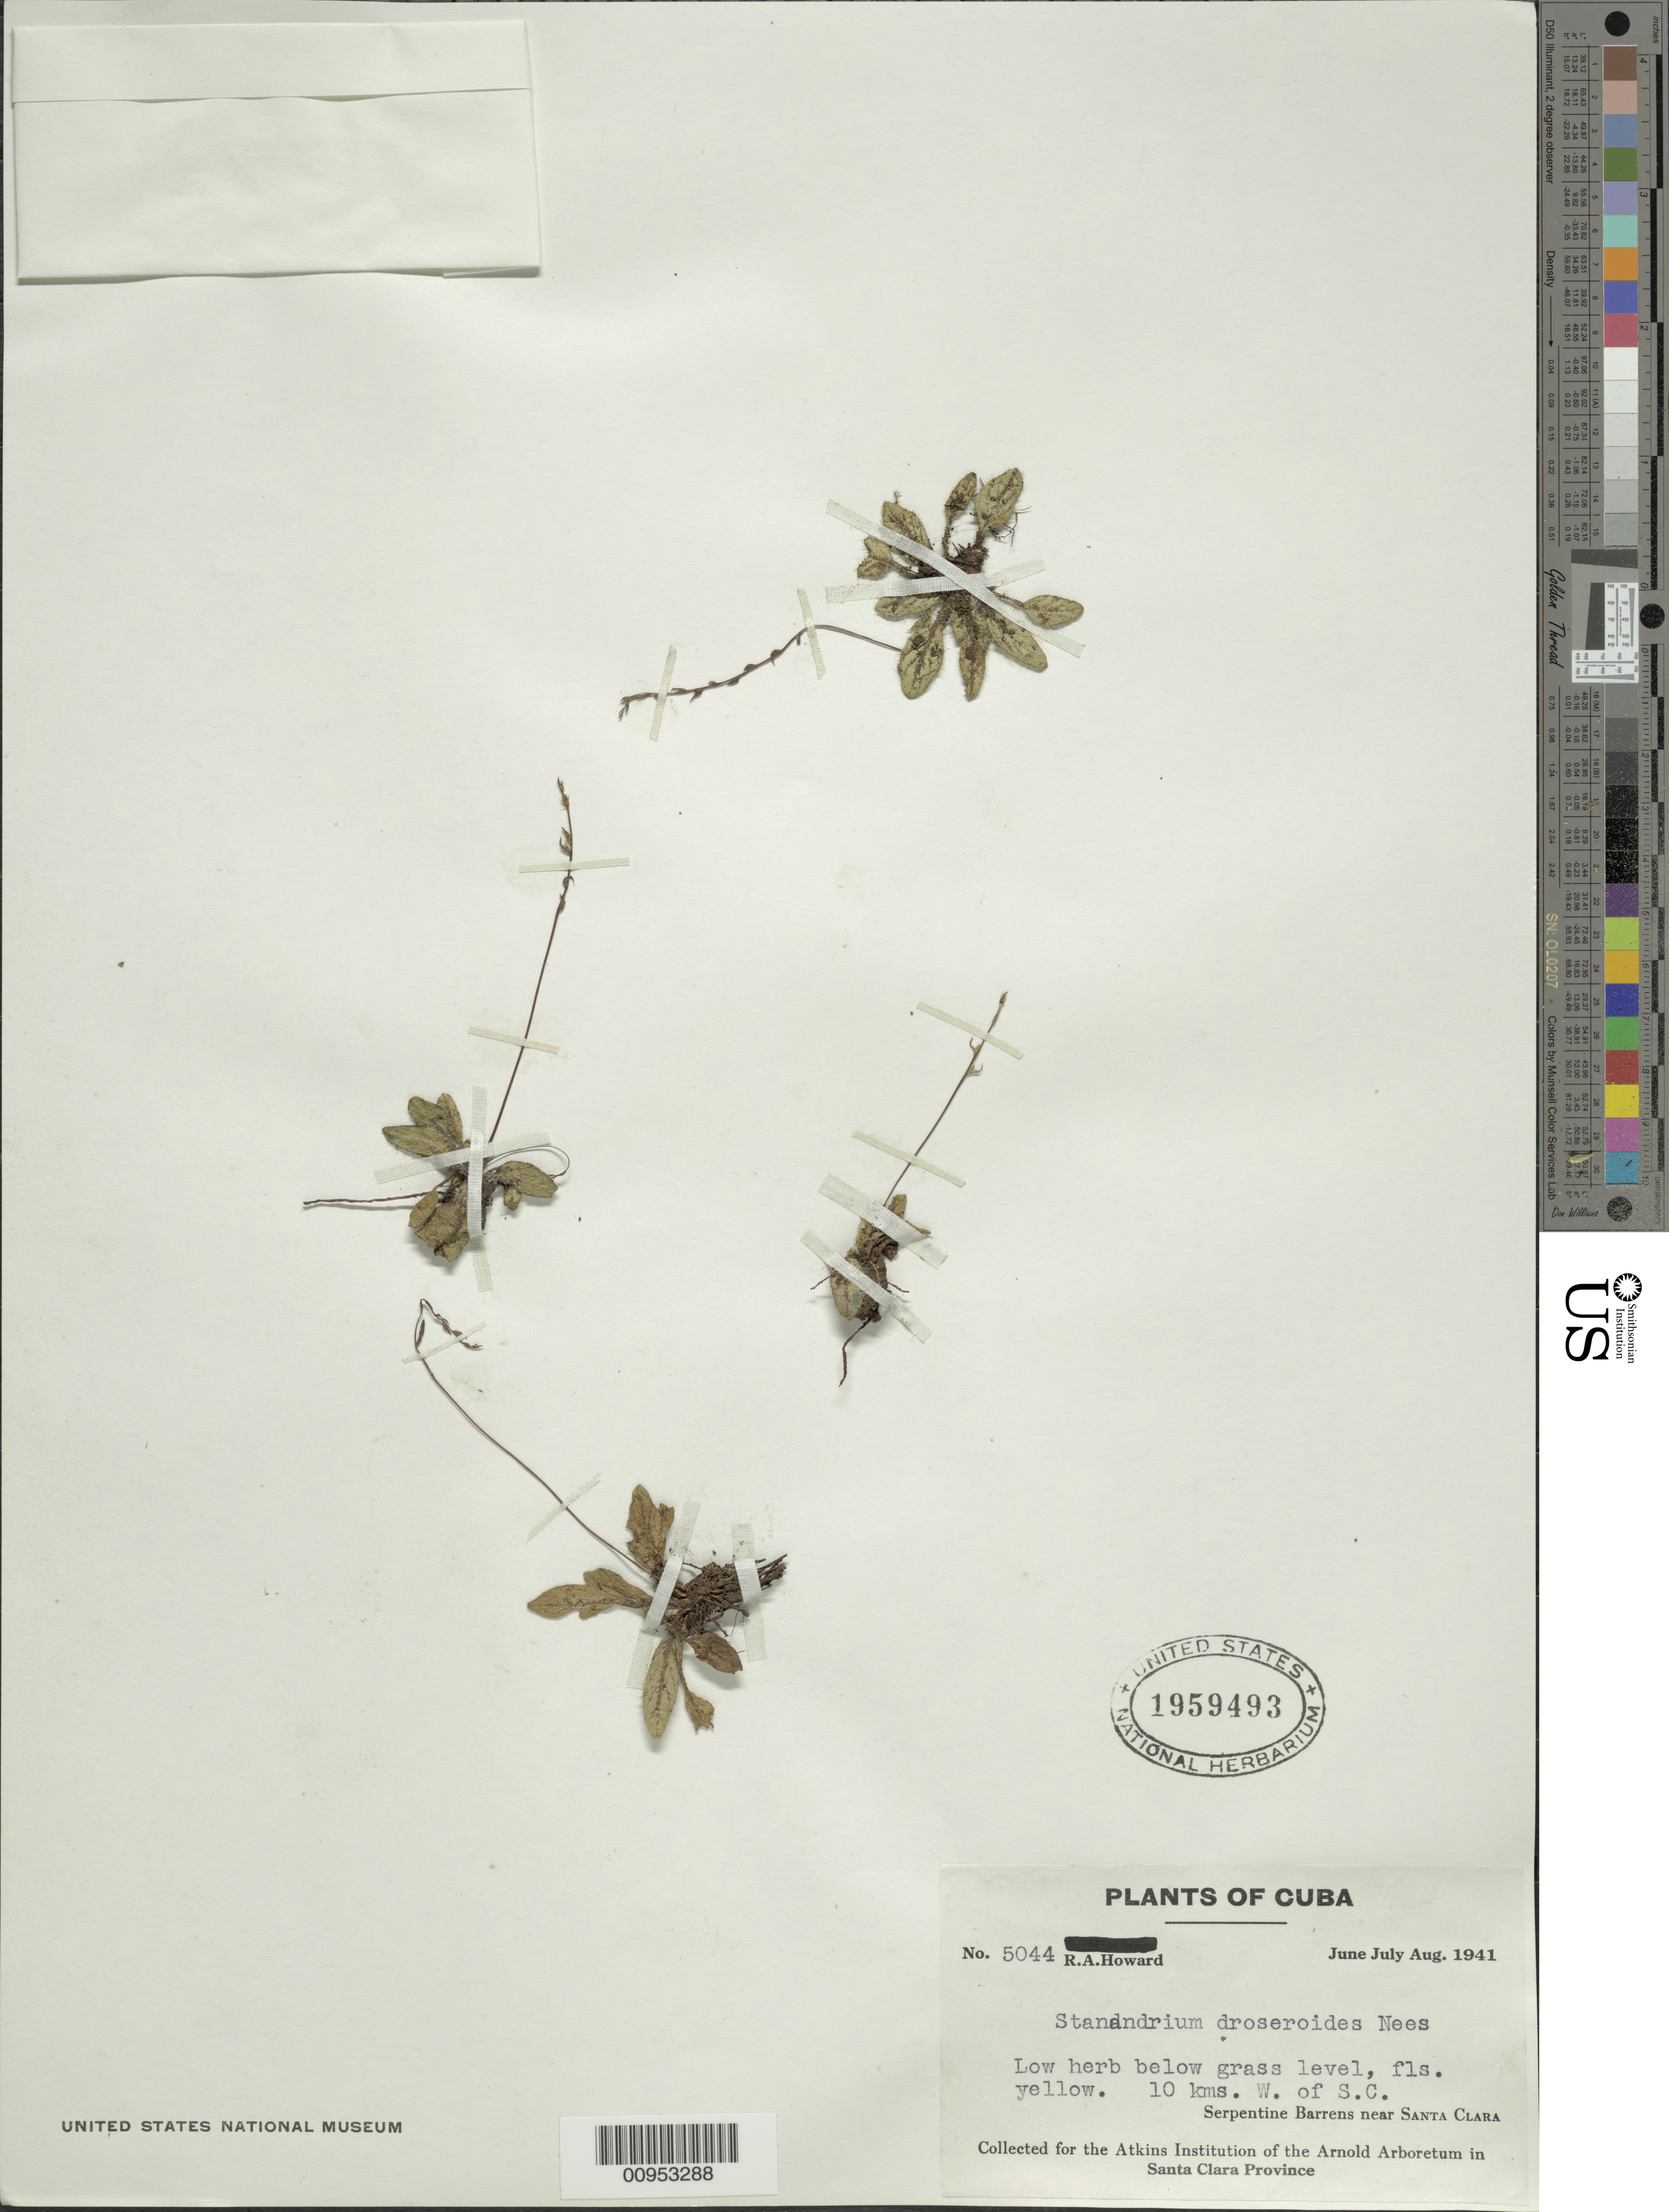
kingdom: Plantae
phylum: Tracheophyta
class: Magnoliopsida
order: Lamiales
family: Acanthaceae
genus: Stenandrium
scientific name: Stenandrium droseroides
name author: Nees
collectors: R. A. Howard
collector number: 5044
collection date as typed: Jun 1941 to -- Aug 1941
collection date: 1941-06/1941-08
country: Cuba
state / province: Santa Clara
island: Cuba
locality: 10 km W of Santa Clara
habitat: Serpentines barrens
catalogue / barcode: US 1959493